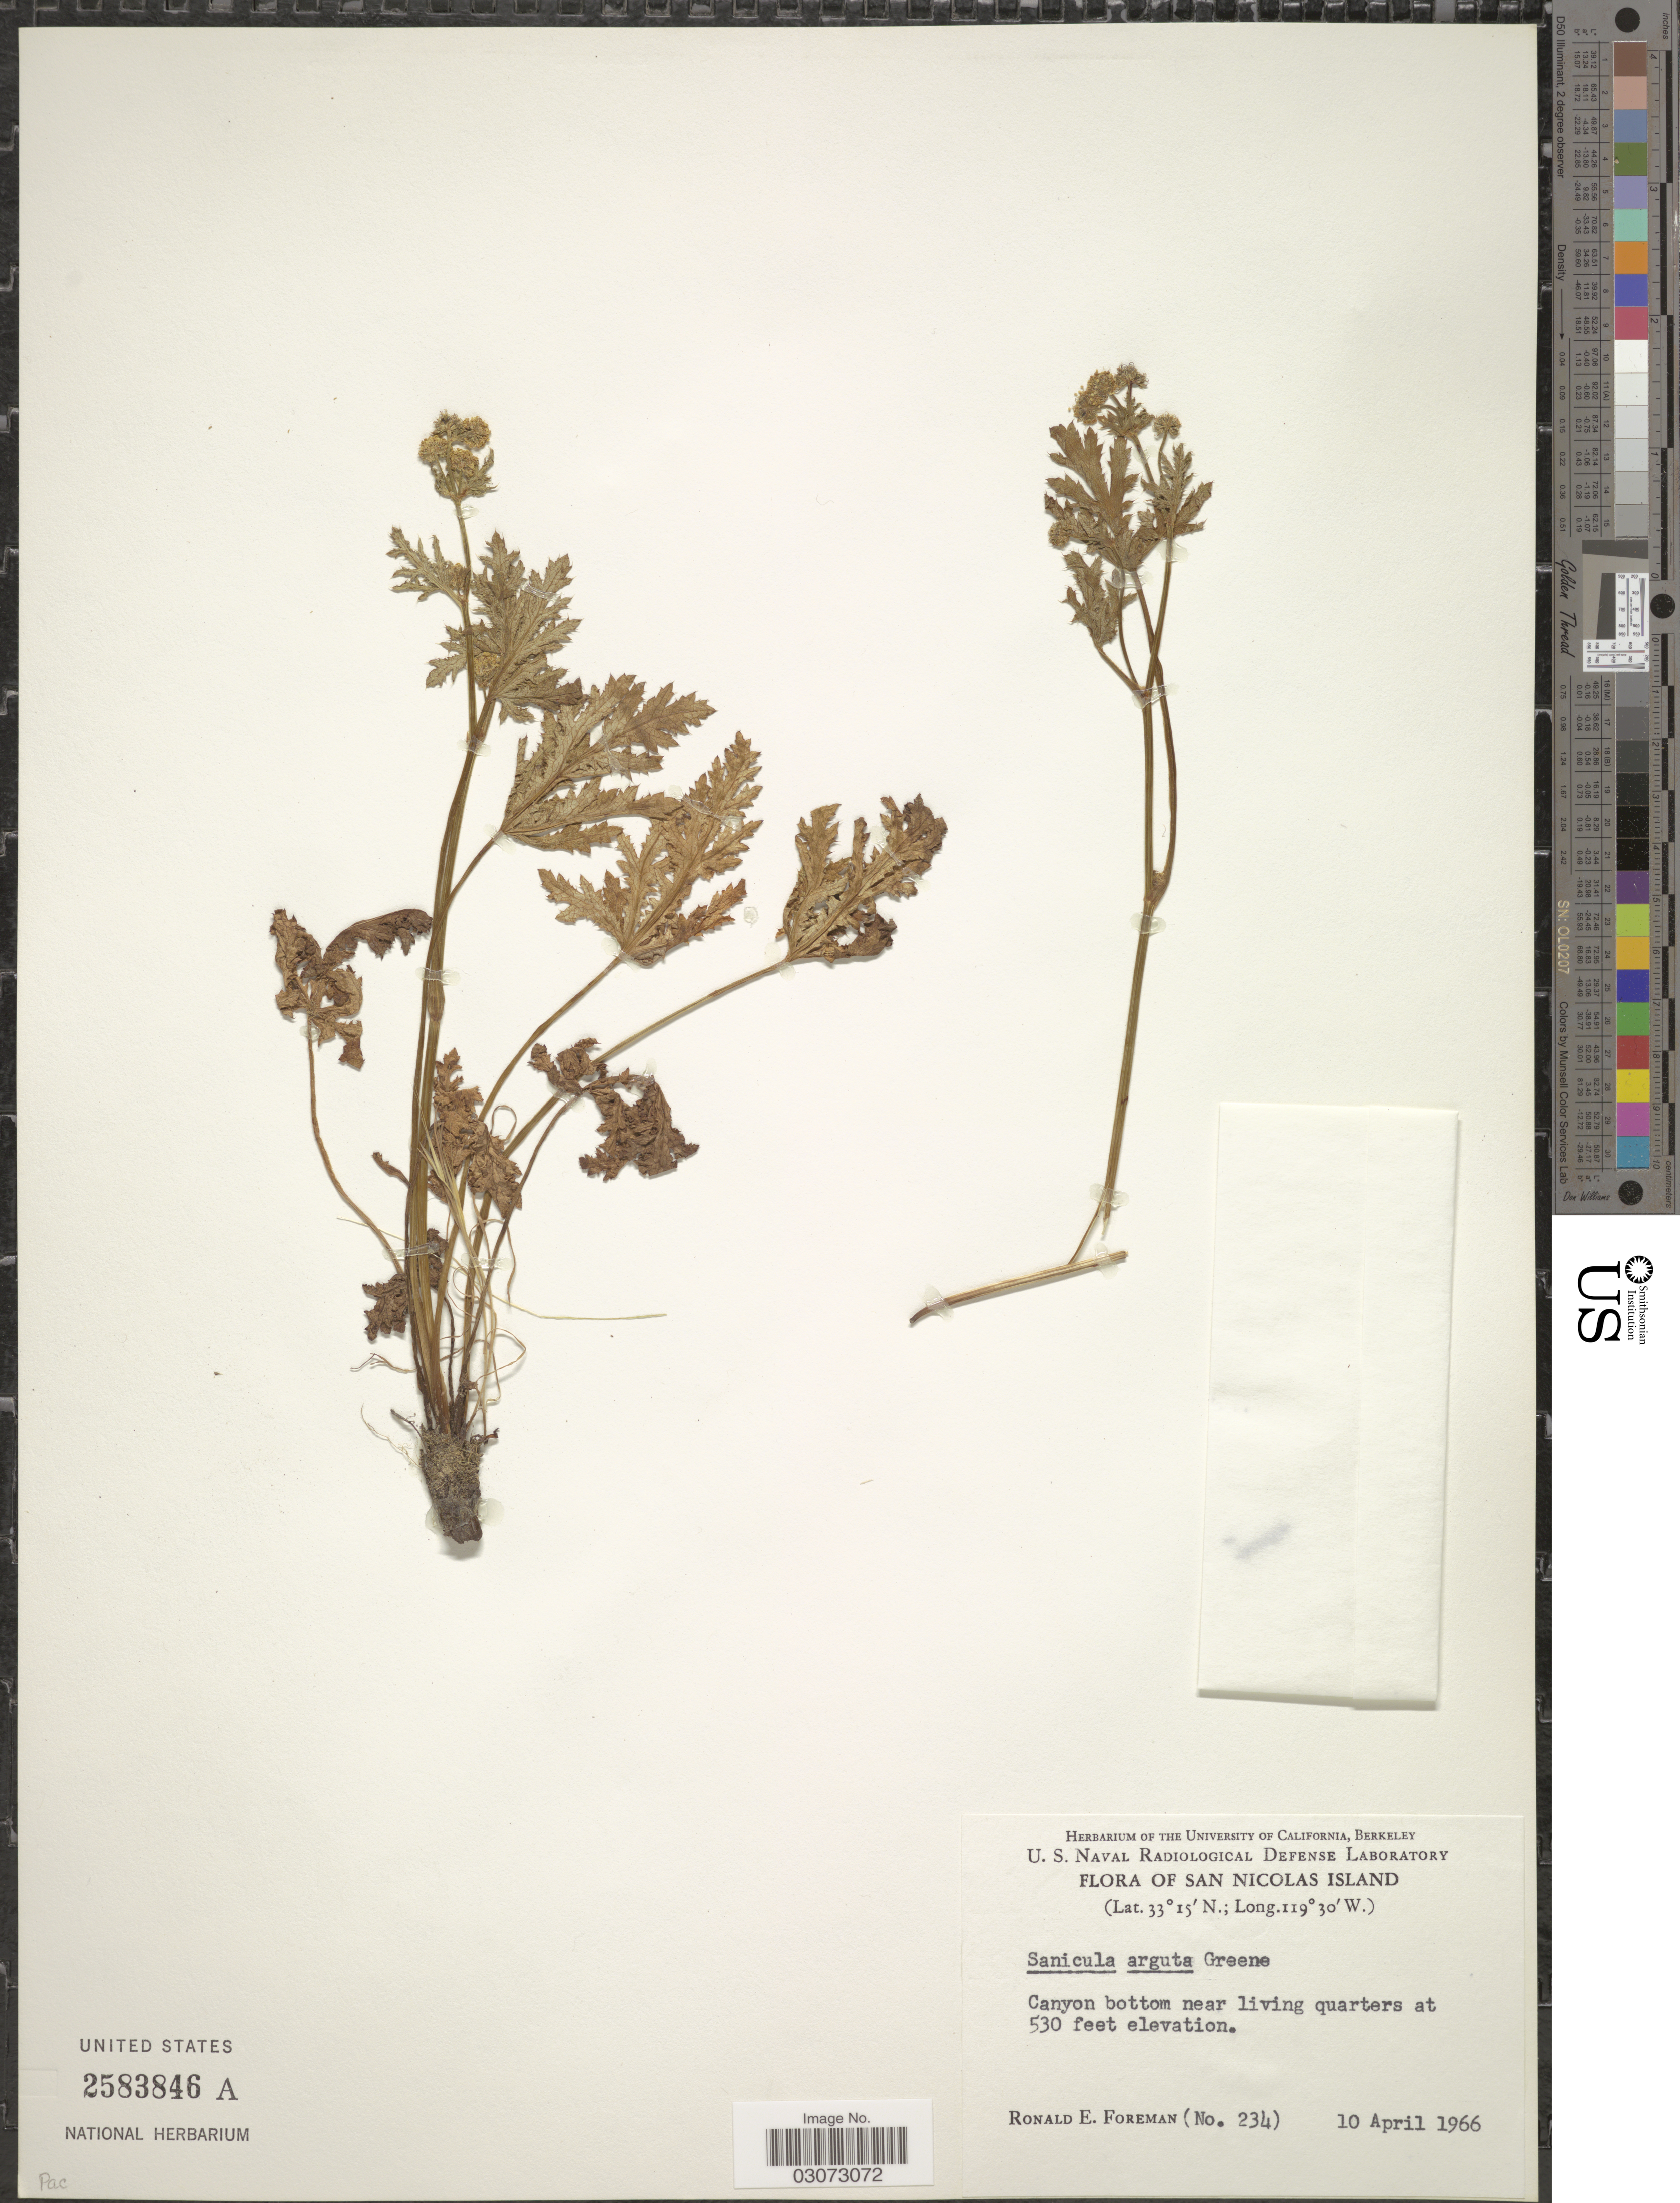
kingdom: Plantae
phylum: Tracheophyta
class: Magnoliopsida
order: Apiales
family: Apiaceae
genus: Sanicula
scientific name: Sanicula arguta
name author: Greene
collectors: R. Foreman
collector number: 234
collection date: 1966-04-10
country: United States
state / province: California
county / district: Ventura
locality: San Nicolas Island. Canyon bottom near living quarters.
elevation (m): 162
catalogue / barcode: US 2583846A